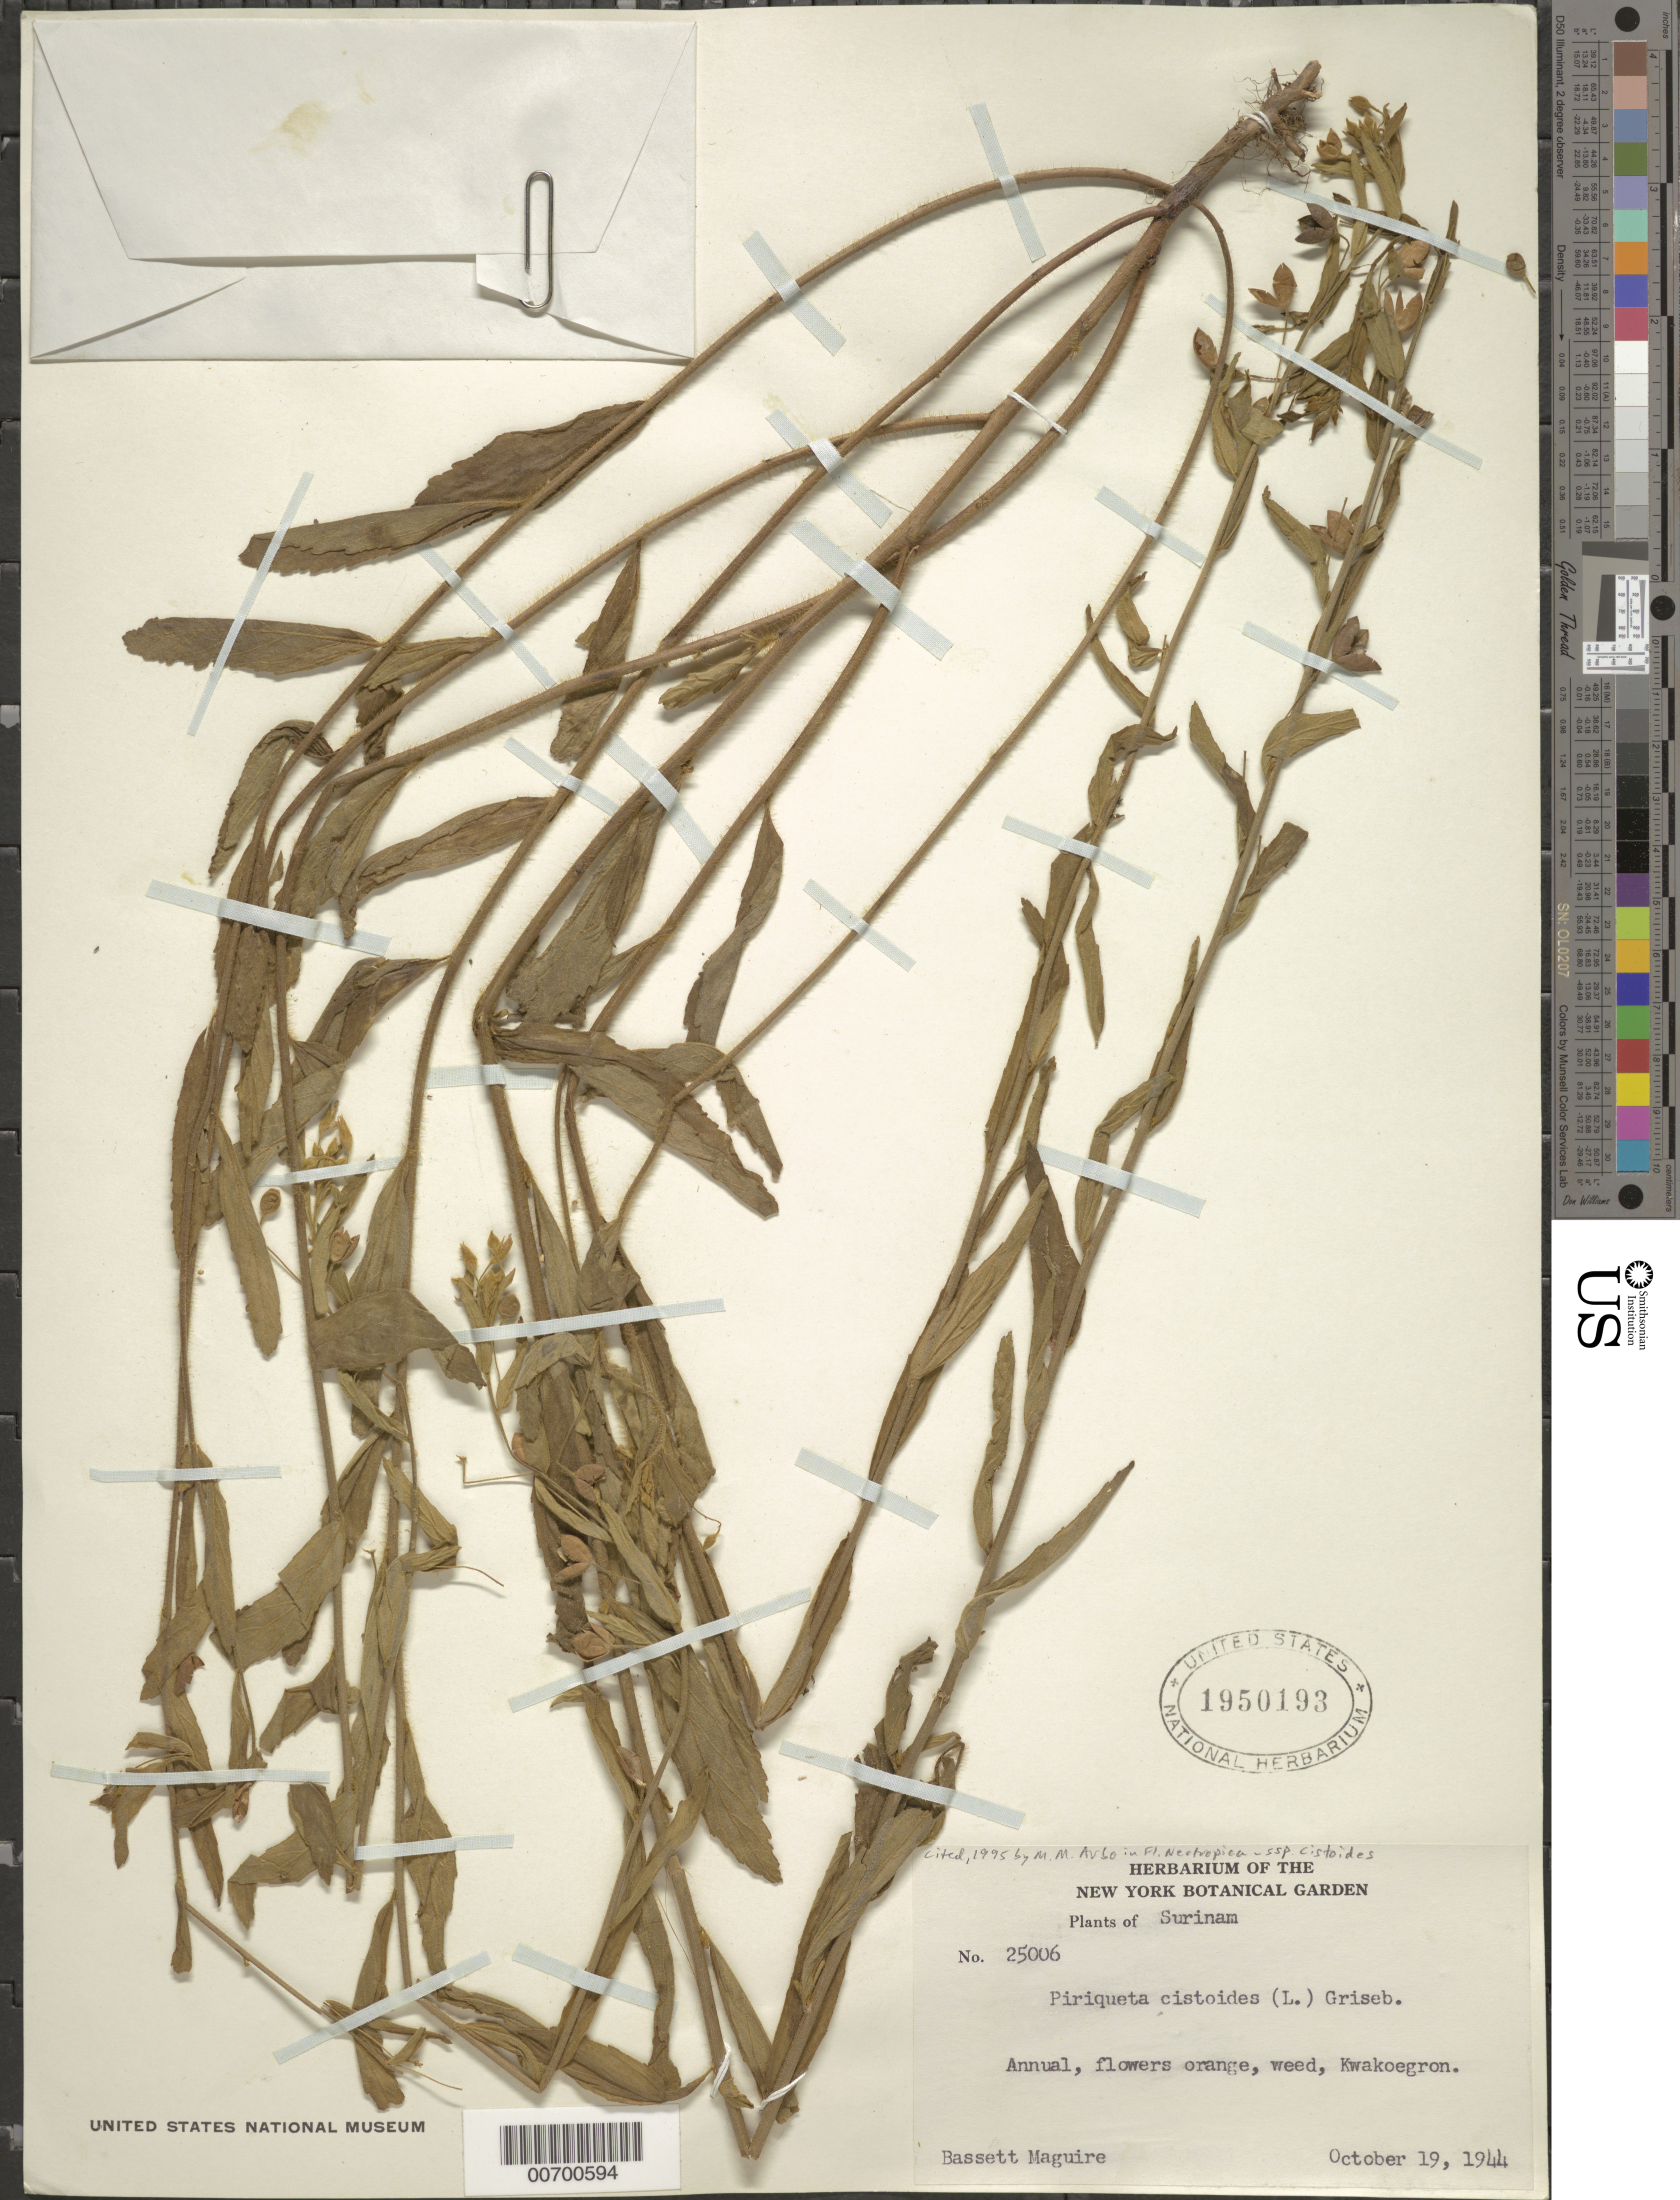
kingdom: Plantae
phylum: Tracheophyta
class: Magnoliopsida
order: Malpighiales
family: Turneraceae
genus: Piriqueta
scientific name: Piriqueta cistoides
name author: (L.) Griseb.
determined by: Arbo, M. M.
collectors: B. Maguire & G. Stahel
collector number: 25006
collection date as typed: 19-Oct-44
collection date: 1944-10-19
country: Suriname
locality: Saramacca River, Kwakoegron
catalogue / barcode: US 1950193